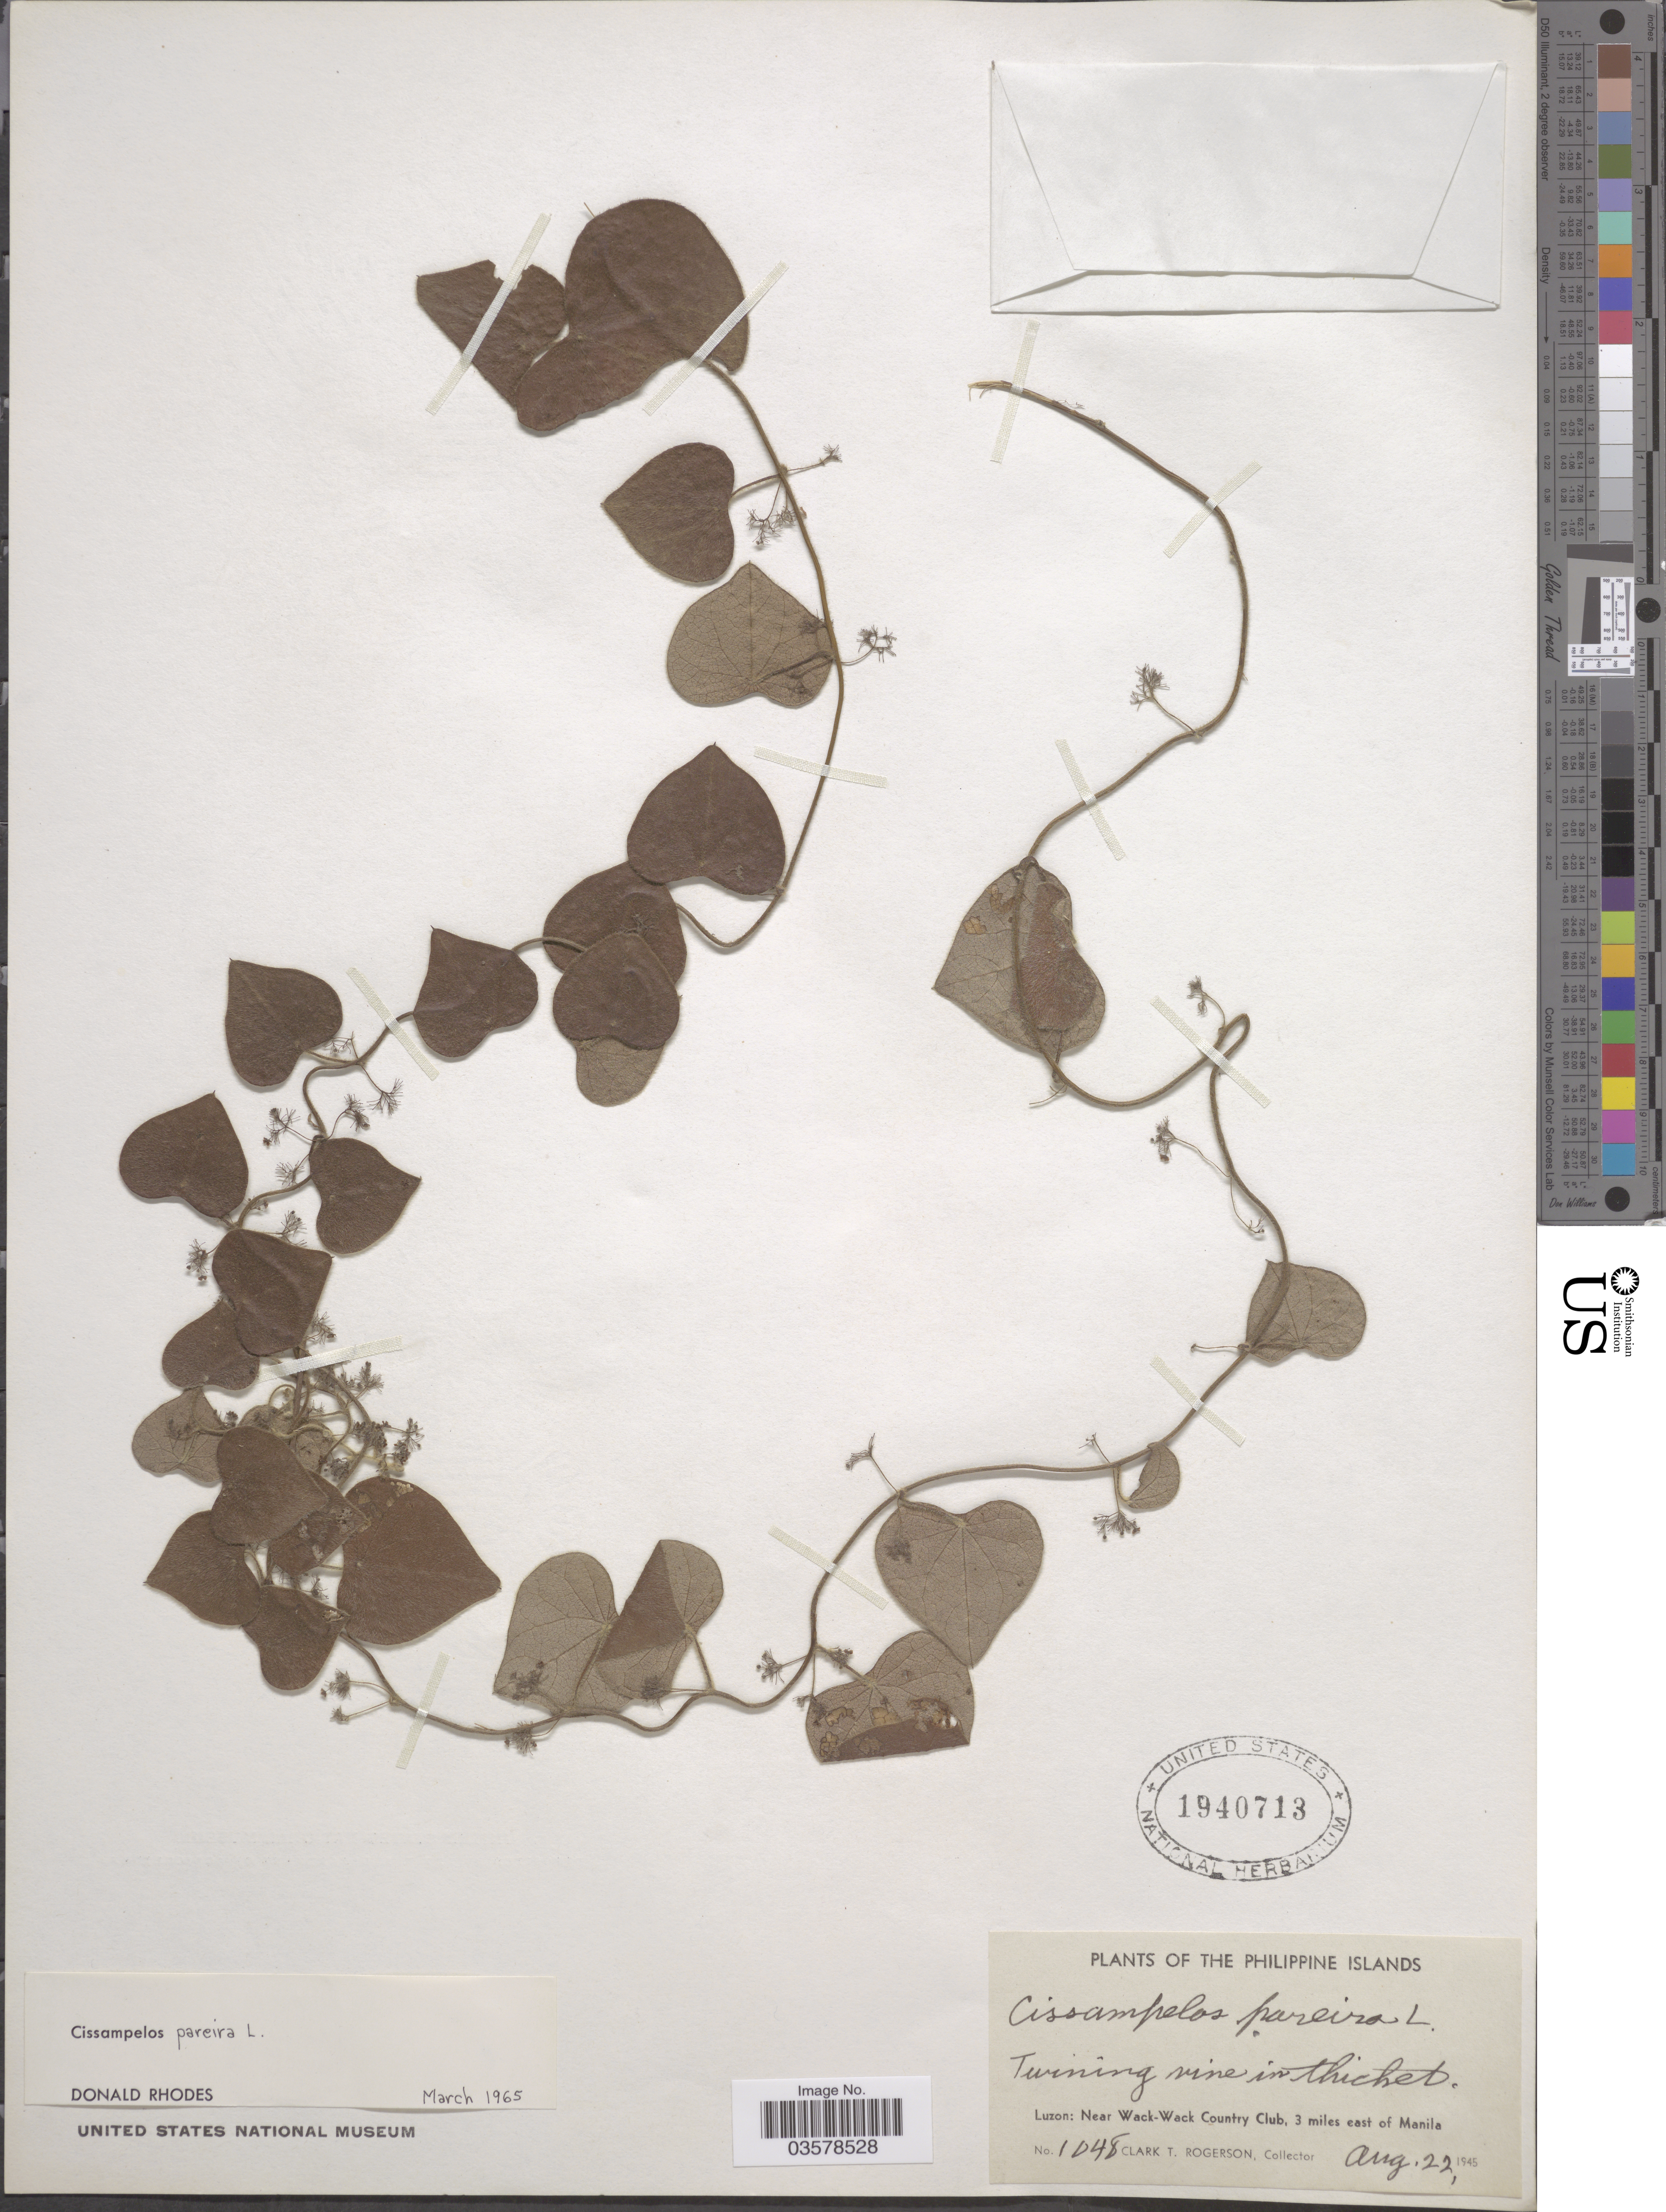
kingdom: Plantae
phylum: Tracheophyta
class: Magnoliopsida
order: Ranunculales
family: Menispermaceae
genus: Cissampelos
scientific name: Cissampelos pareira var. hirsuta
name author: (Buch.-Ham. ex DC.) Forman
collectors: C. Rogerson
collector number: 1048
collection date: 1945-08-22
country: Philippines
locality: The Philippine Islands. Luzon: Near Wack-Wack Country Club, 3 miles east of Manila.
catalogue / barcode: US 1940713